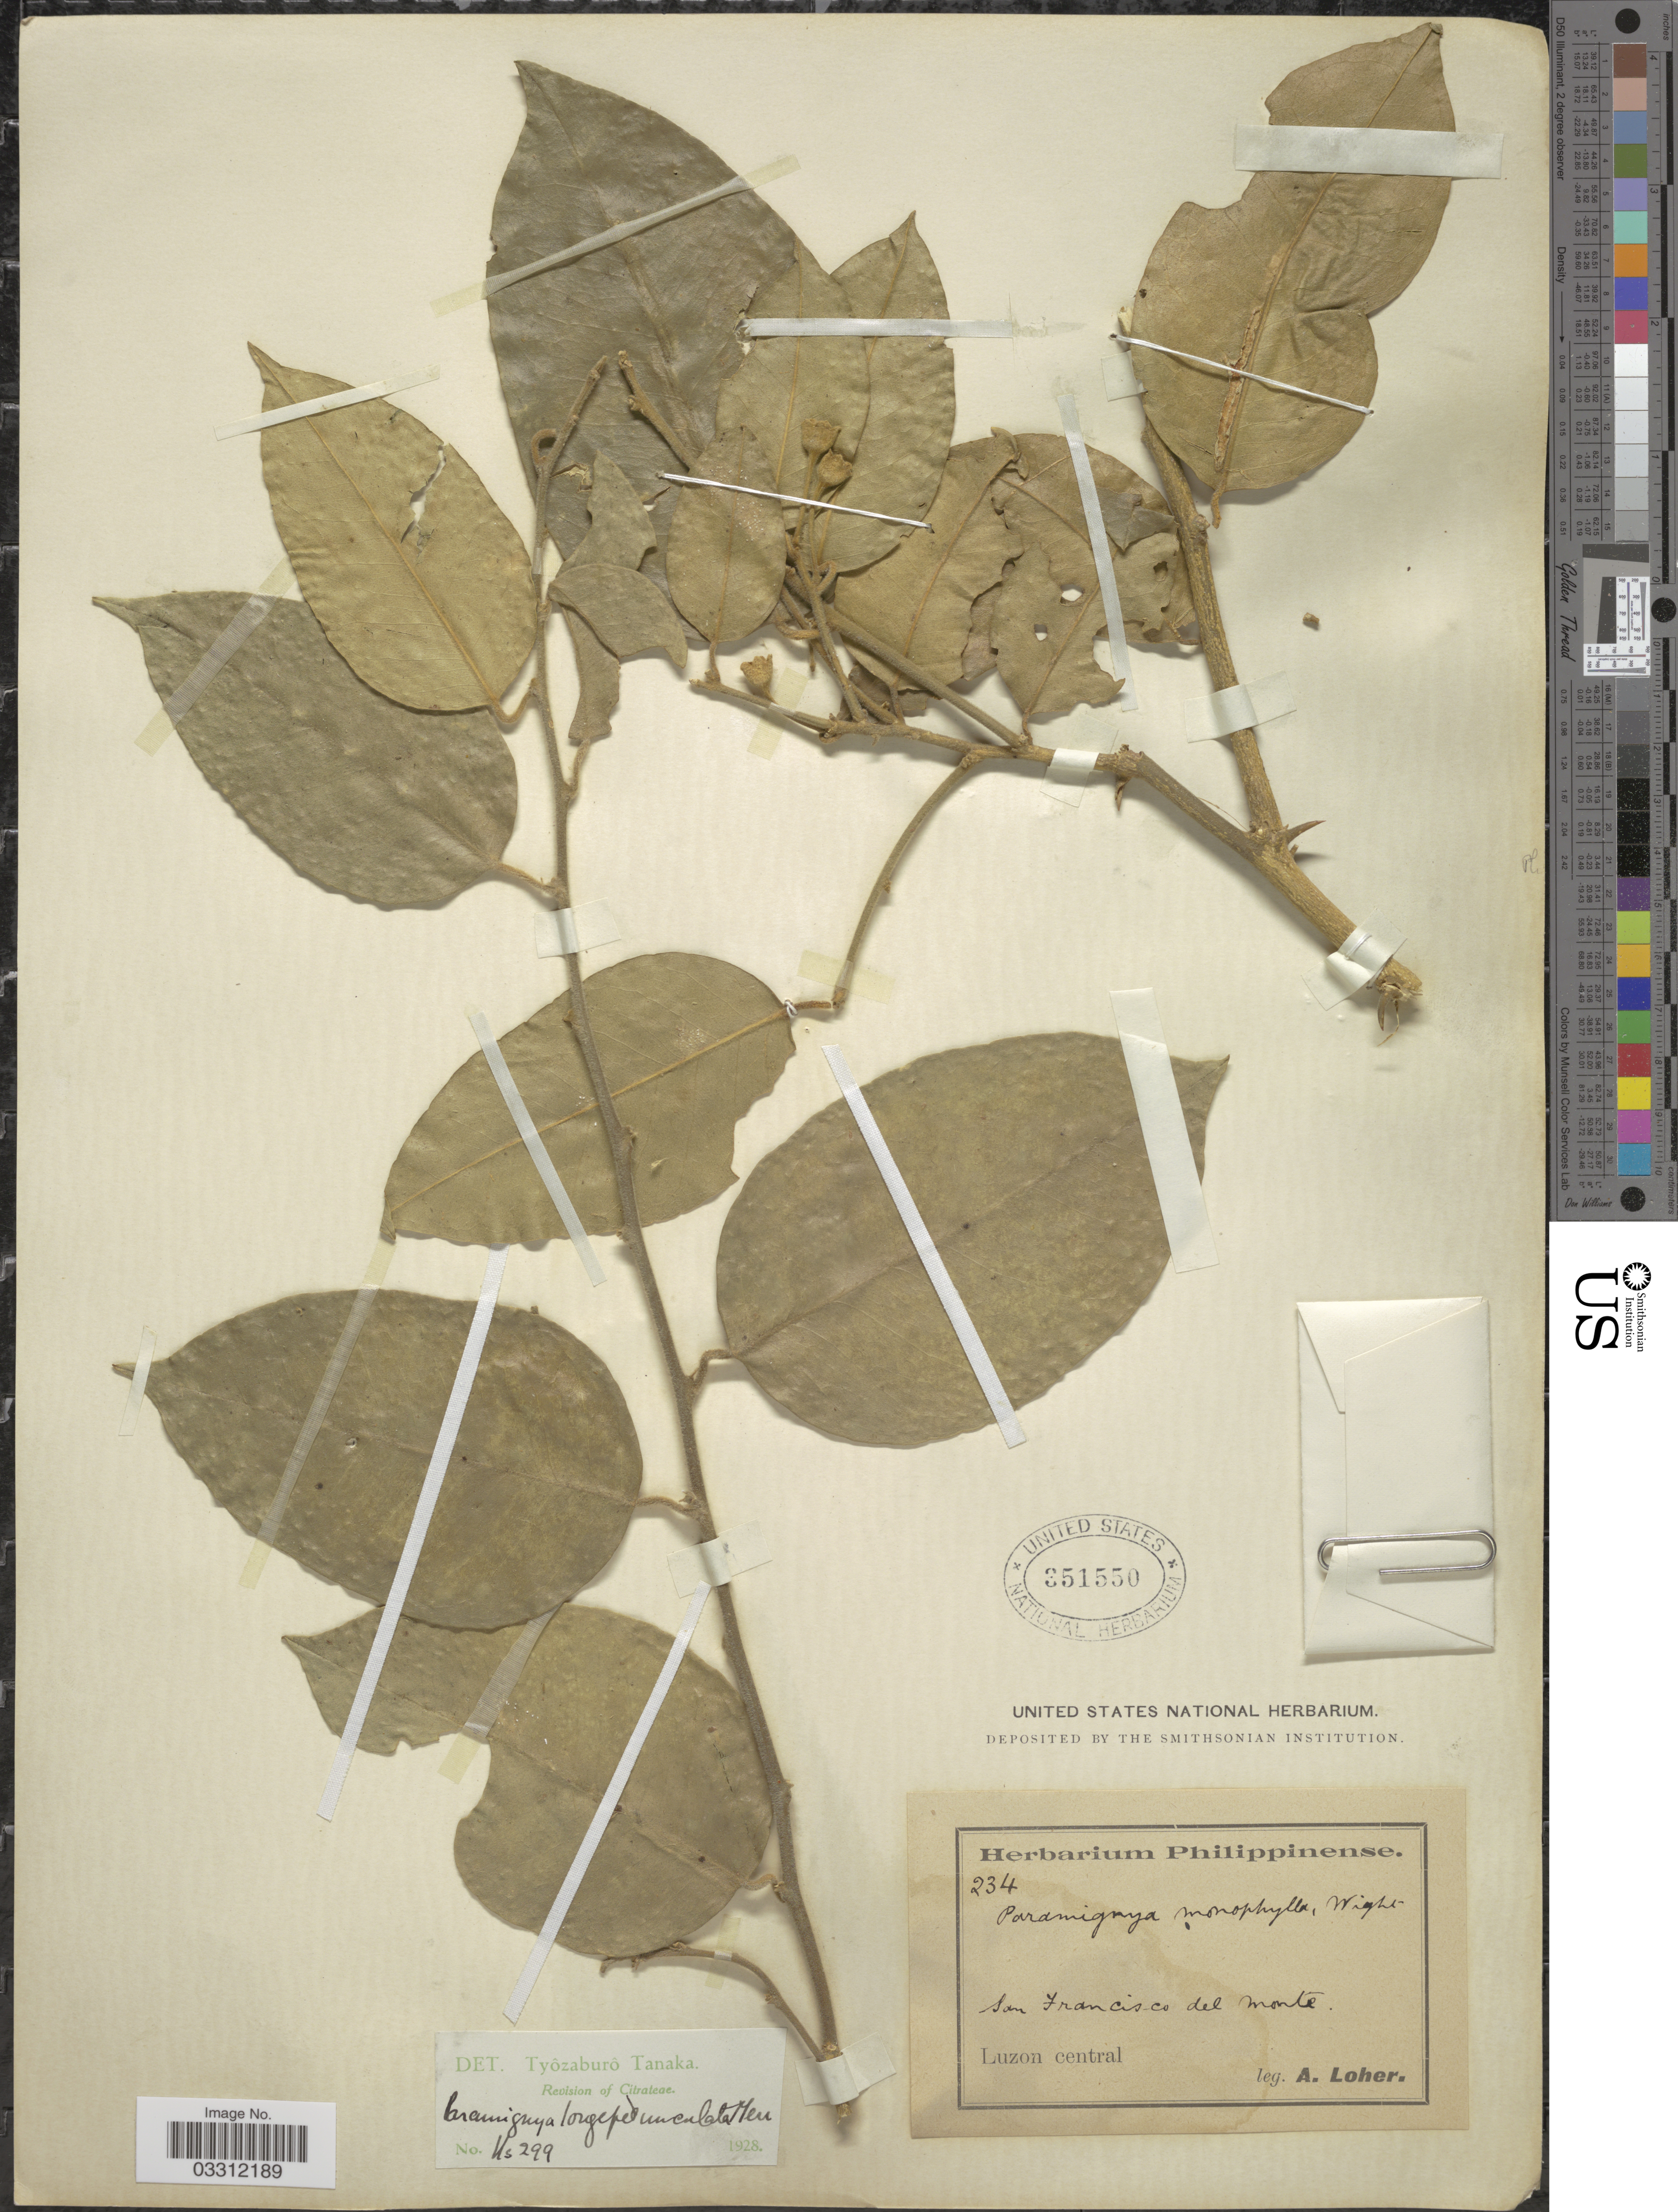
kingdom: Plantae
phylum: Tracheophyta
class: Magnoliopsida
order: Sapindales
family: Rutaceae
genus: Paramignya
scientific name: Paramignya longipedunculata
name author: Merr.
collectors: A. Loher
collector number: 234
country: Philippines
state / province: Central Luzon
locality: San Francisco del monte, Luzon central.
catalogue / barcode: US 351550